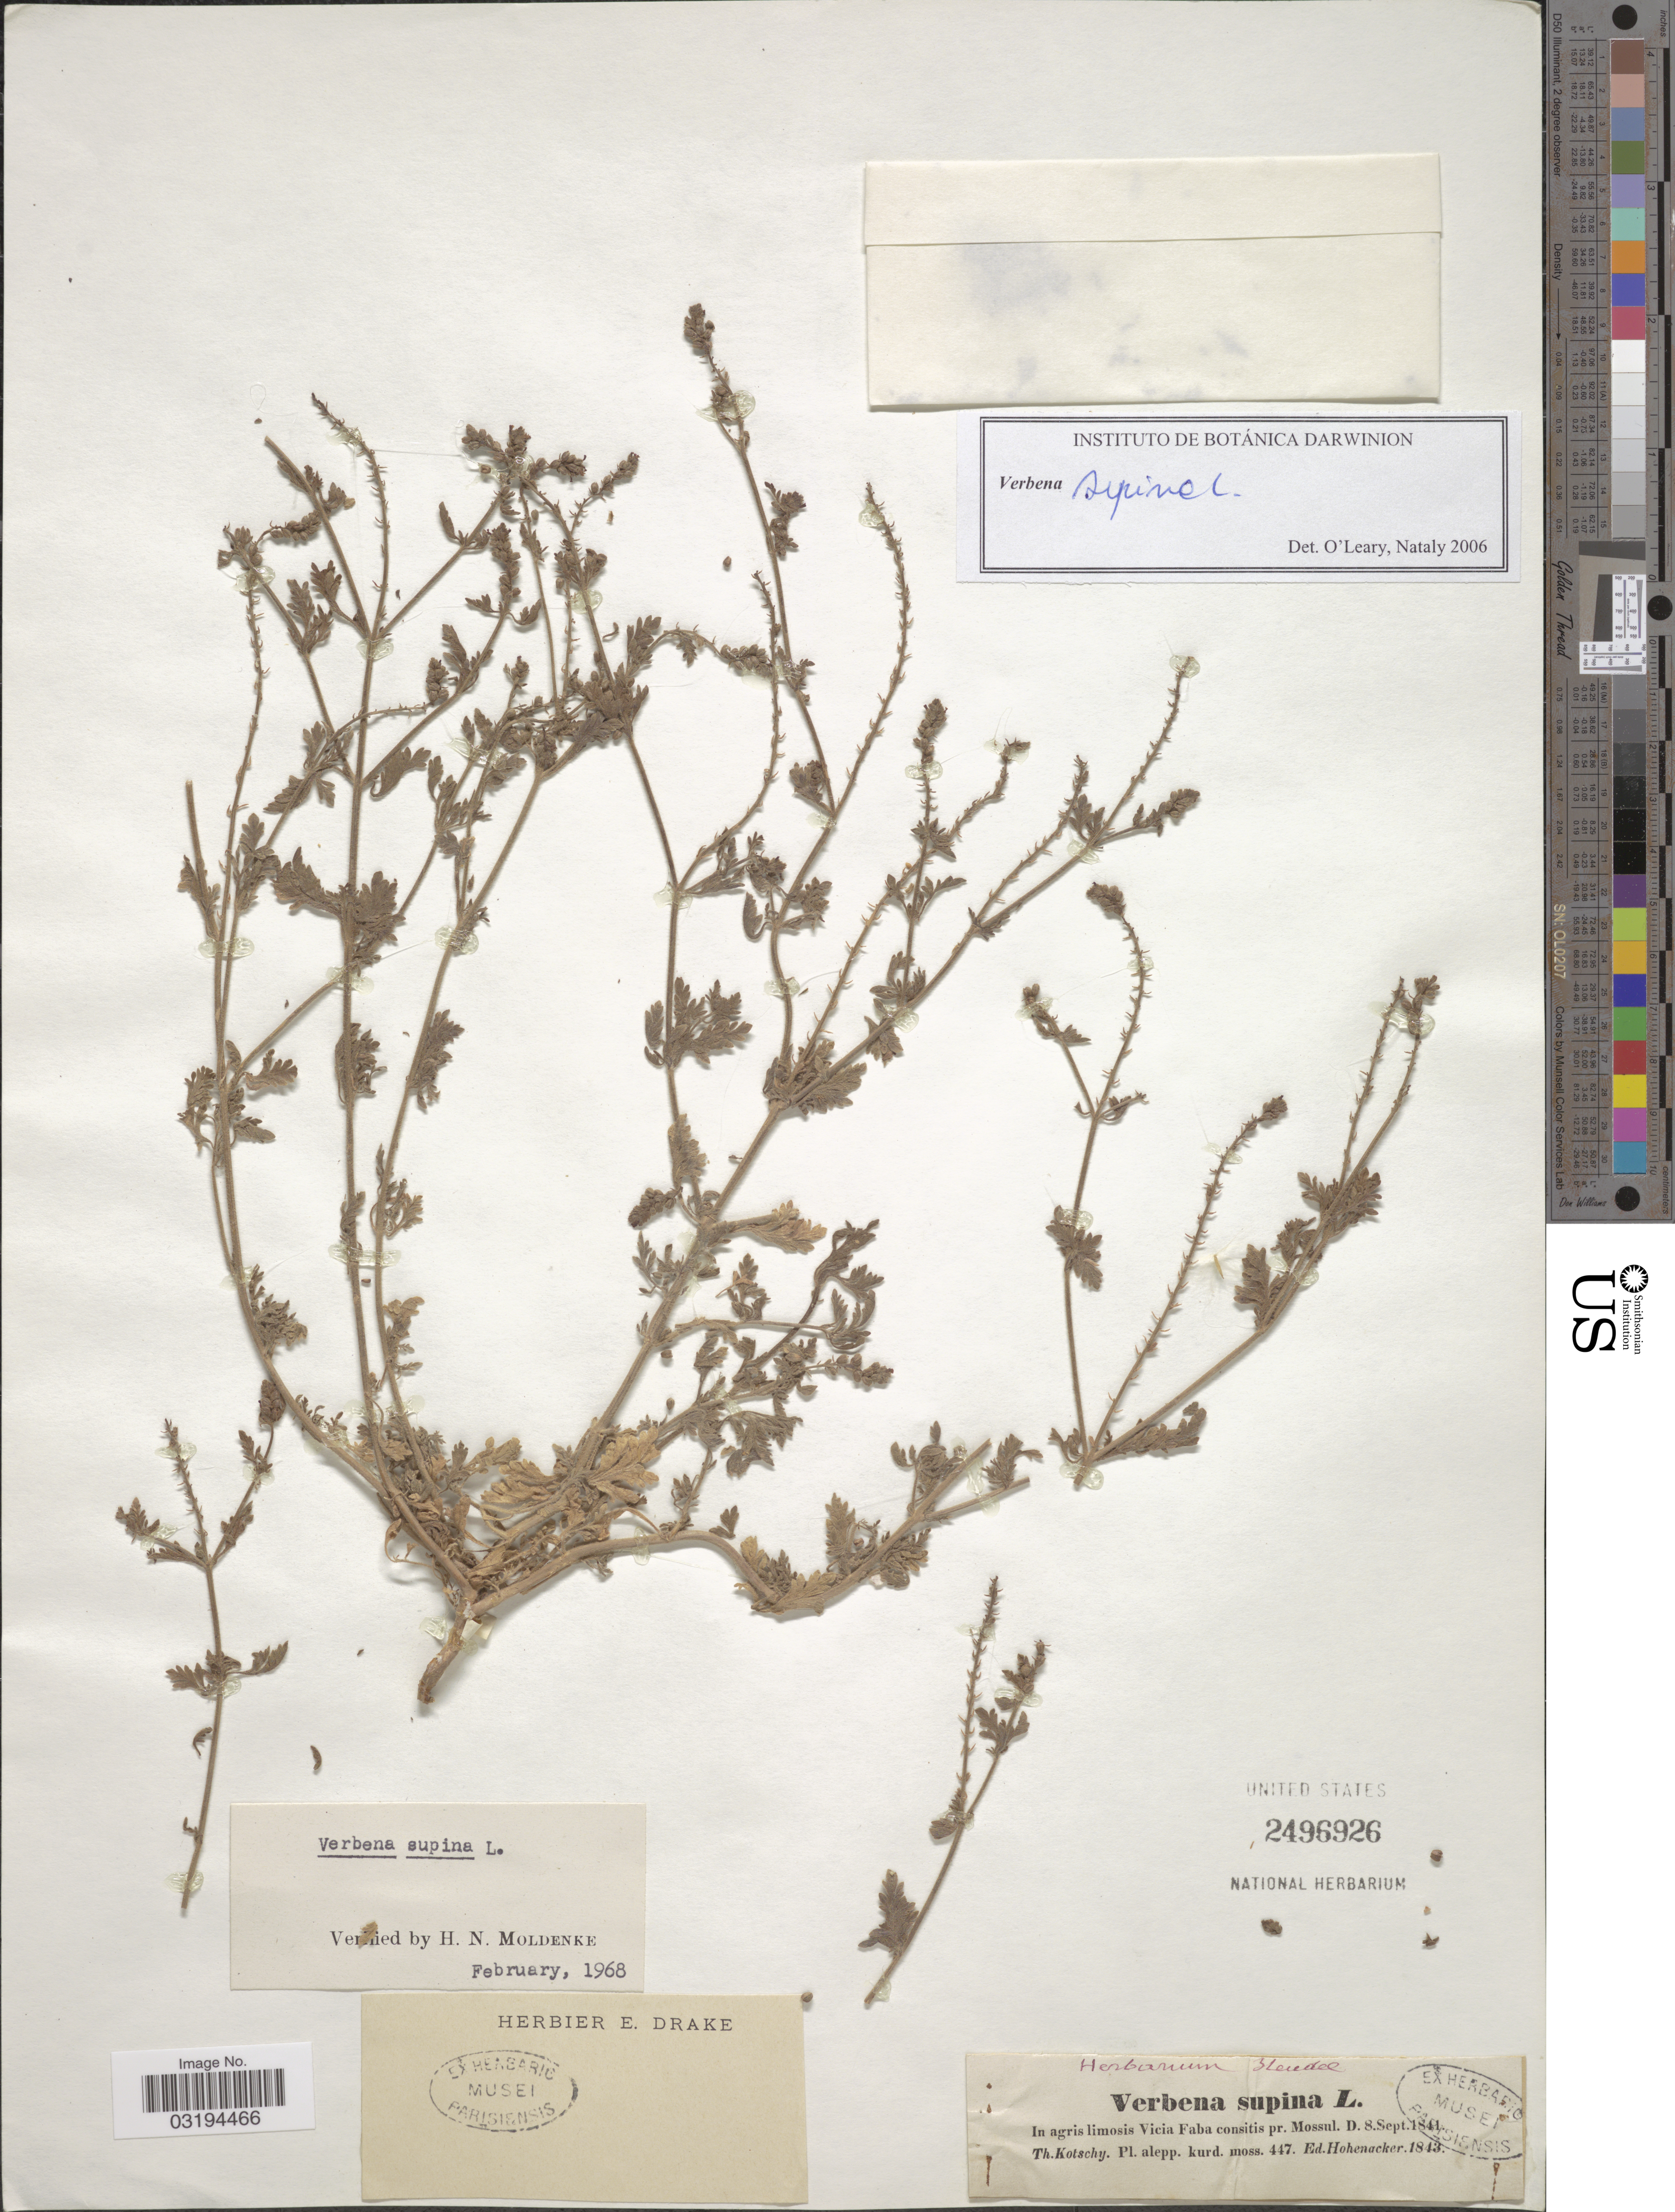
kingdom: Plantae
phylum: Tracheophyta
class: Magnoliopsida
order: Lamiales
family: Verbenaceae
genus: Verbena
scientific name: Verbena supina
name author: L.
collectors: K. G. Kotschy & E. Hohenacker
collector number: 447?/1843?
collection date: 1841-09-08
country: Iraq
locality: In agris limosis Vicia Faba consitis pr. Mossul.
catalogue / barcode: US 2496926